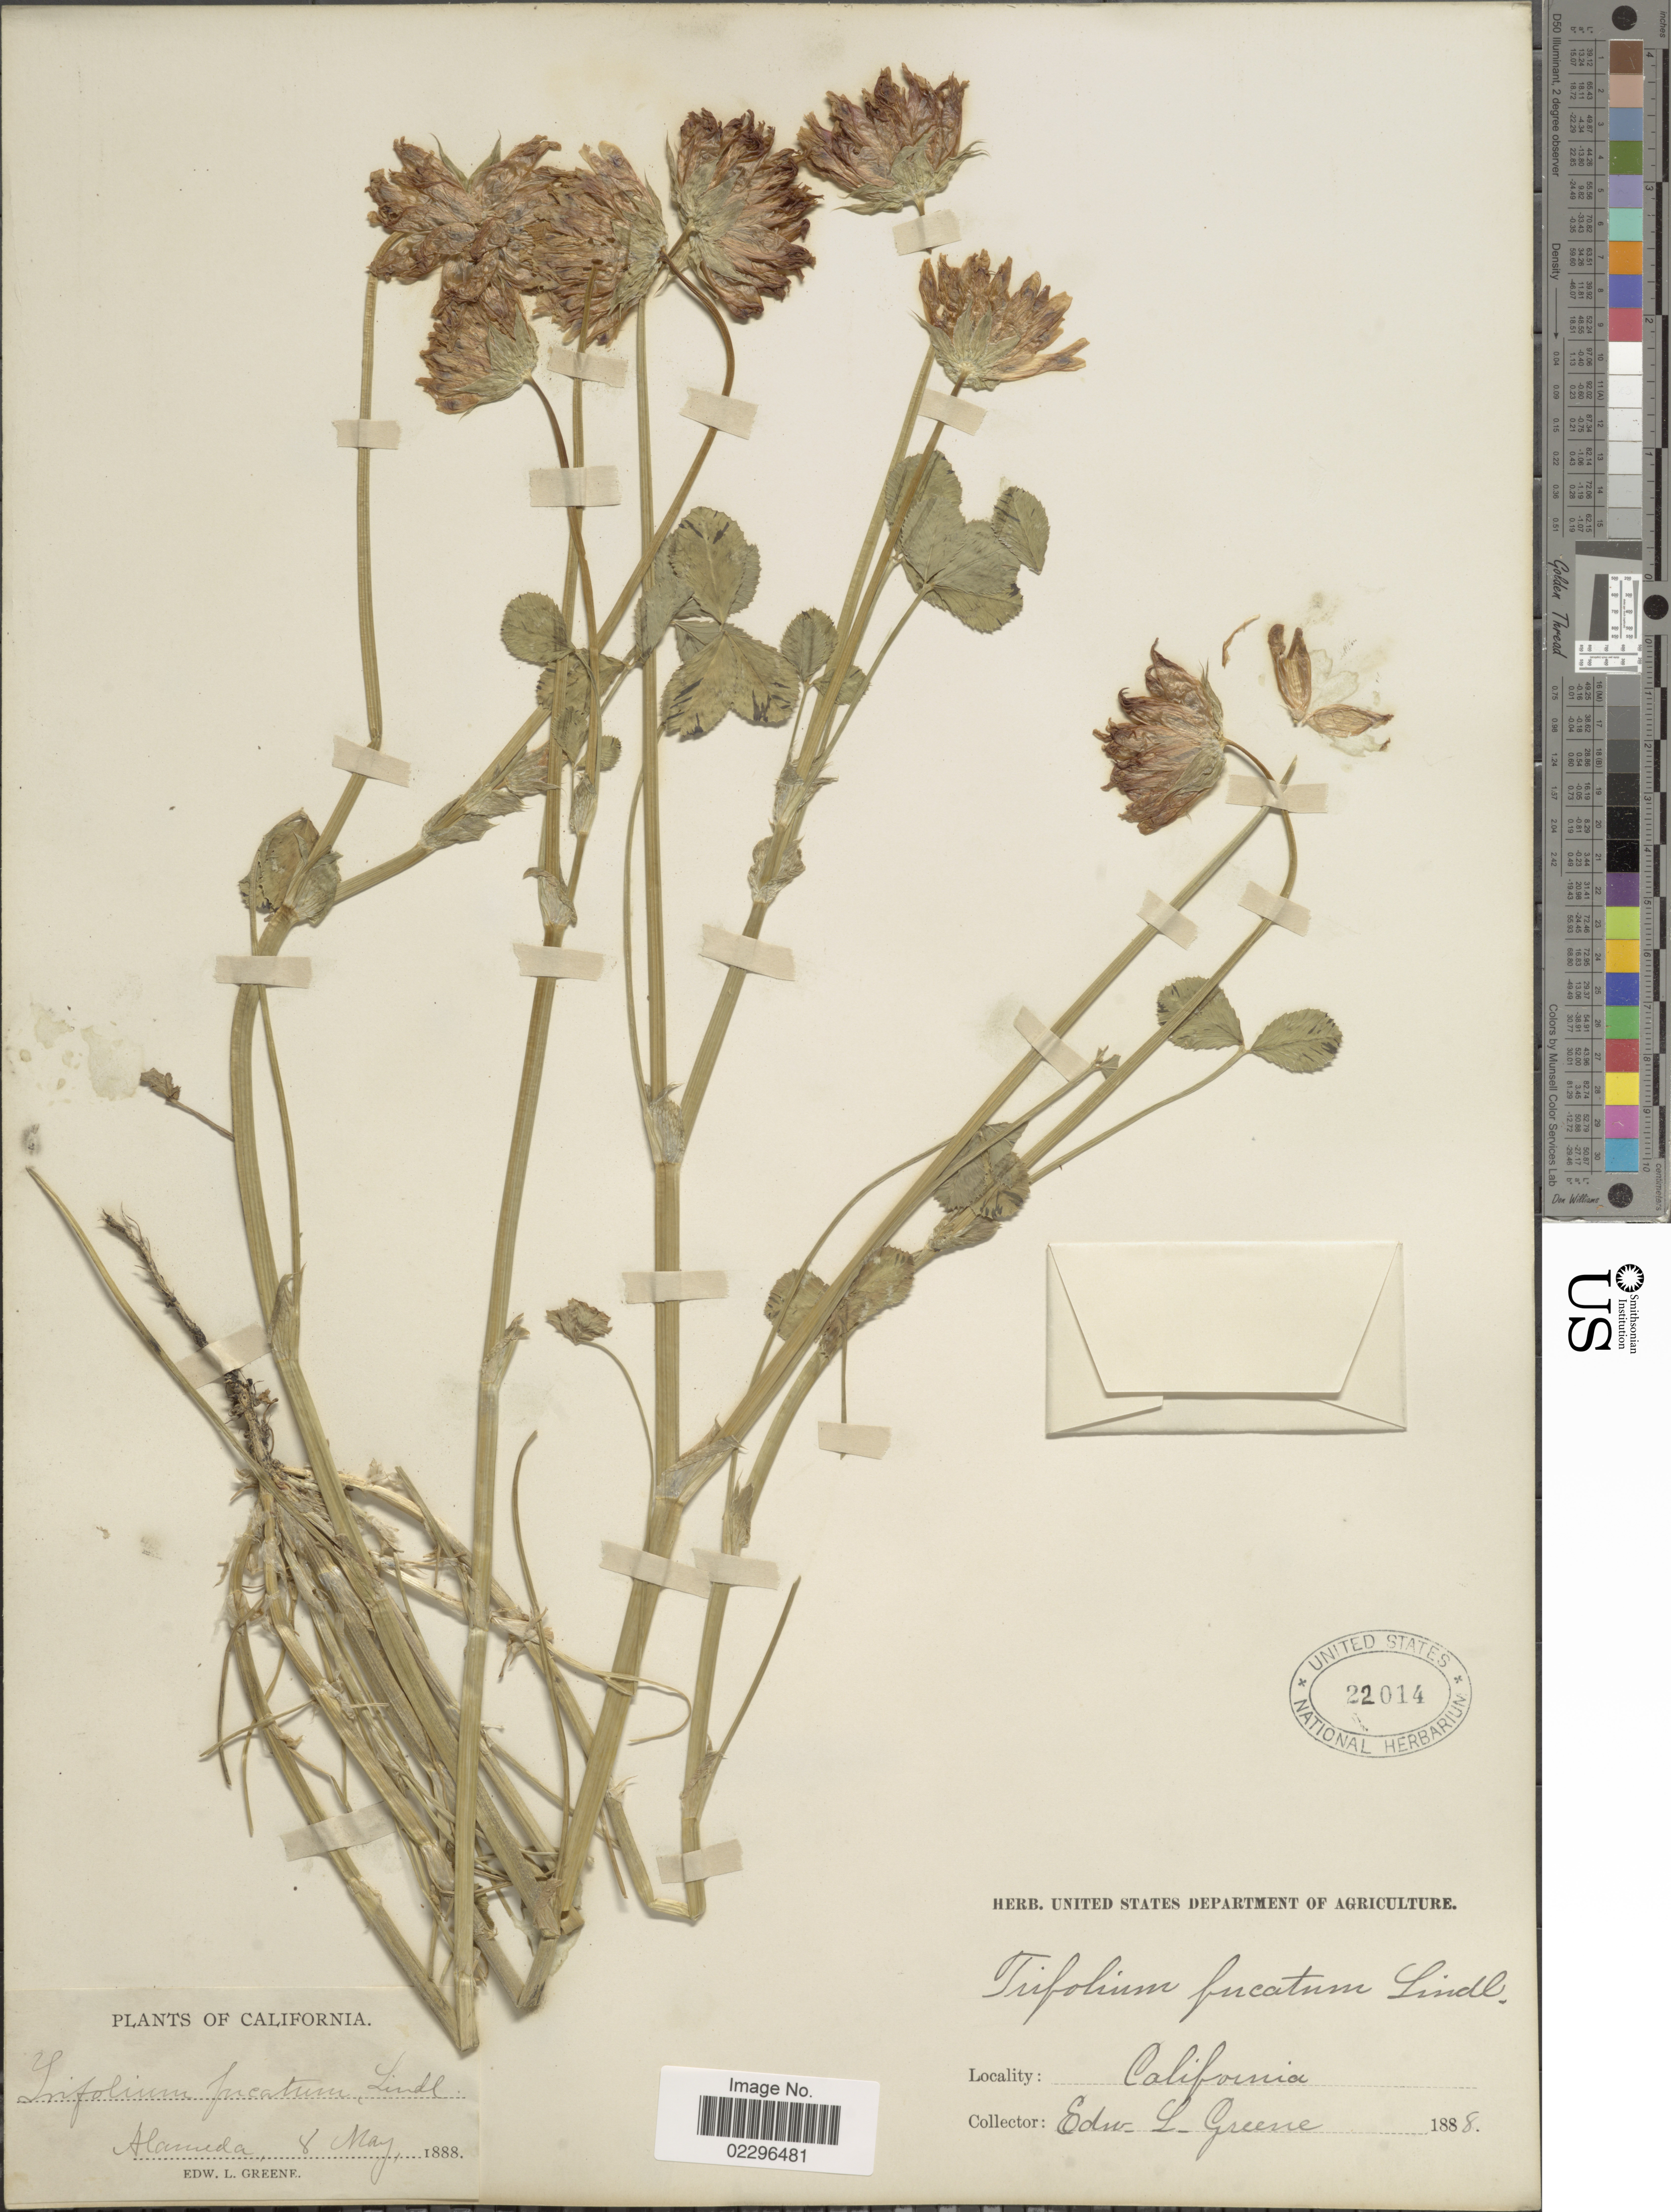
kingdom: Plantae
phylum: Tracheophyta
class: Magnoliopsida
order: Fabales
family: Fabaceae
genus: Trifolium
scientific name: Trifolium fucatum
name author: Lindl.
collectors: E. L. Greene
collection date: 1888-05-08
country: United States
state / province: California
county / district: Alameda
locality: Alameda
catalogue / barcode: US 22014